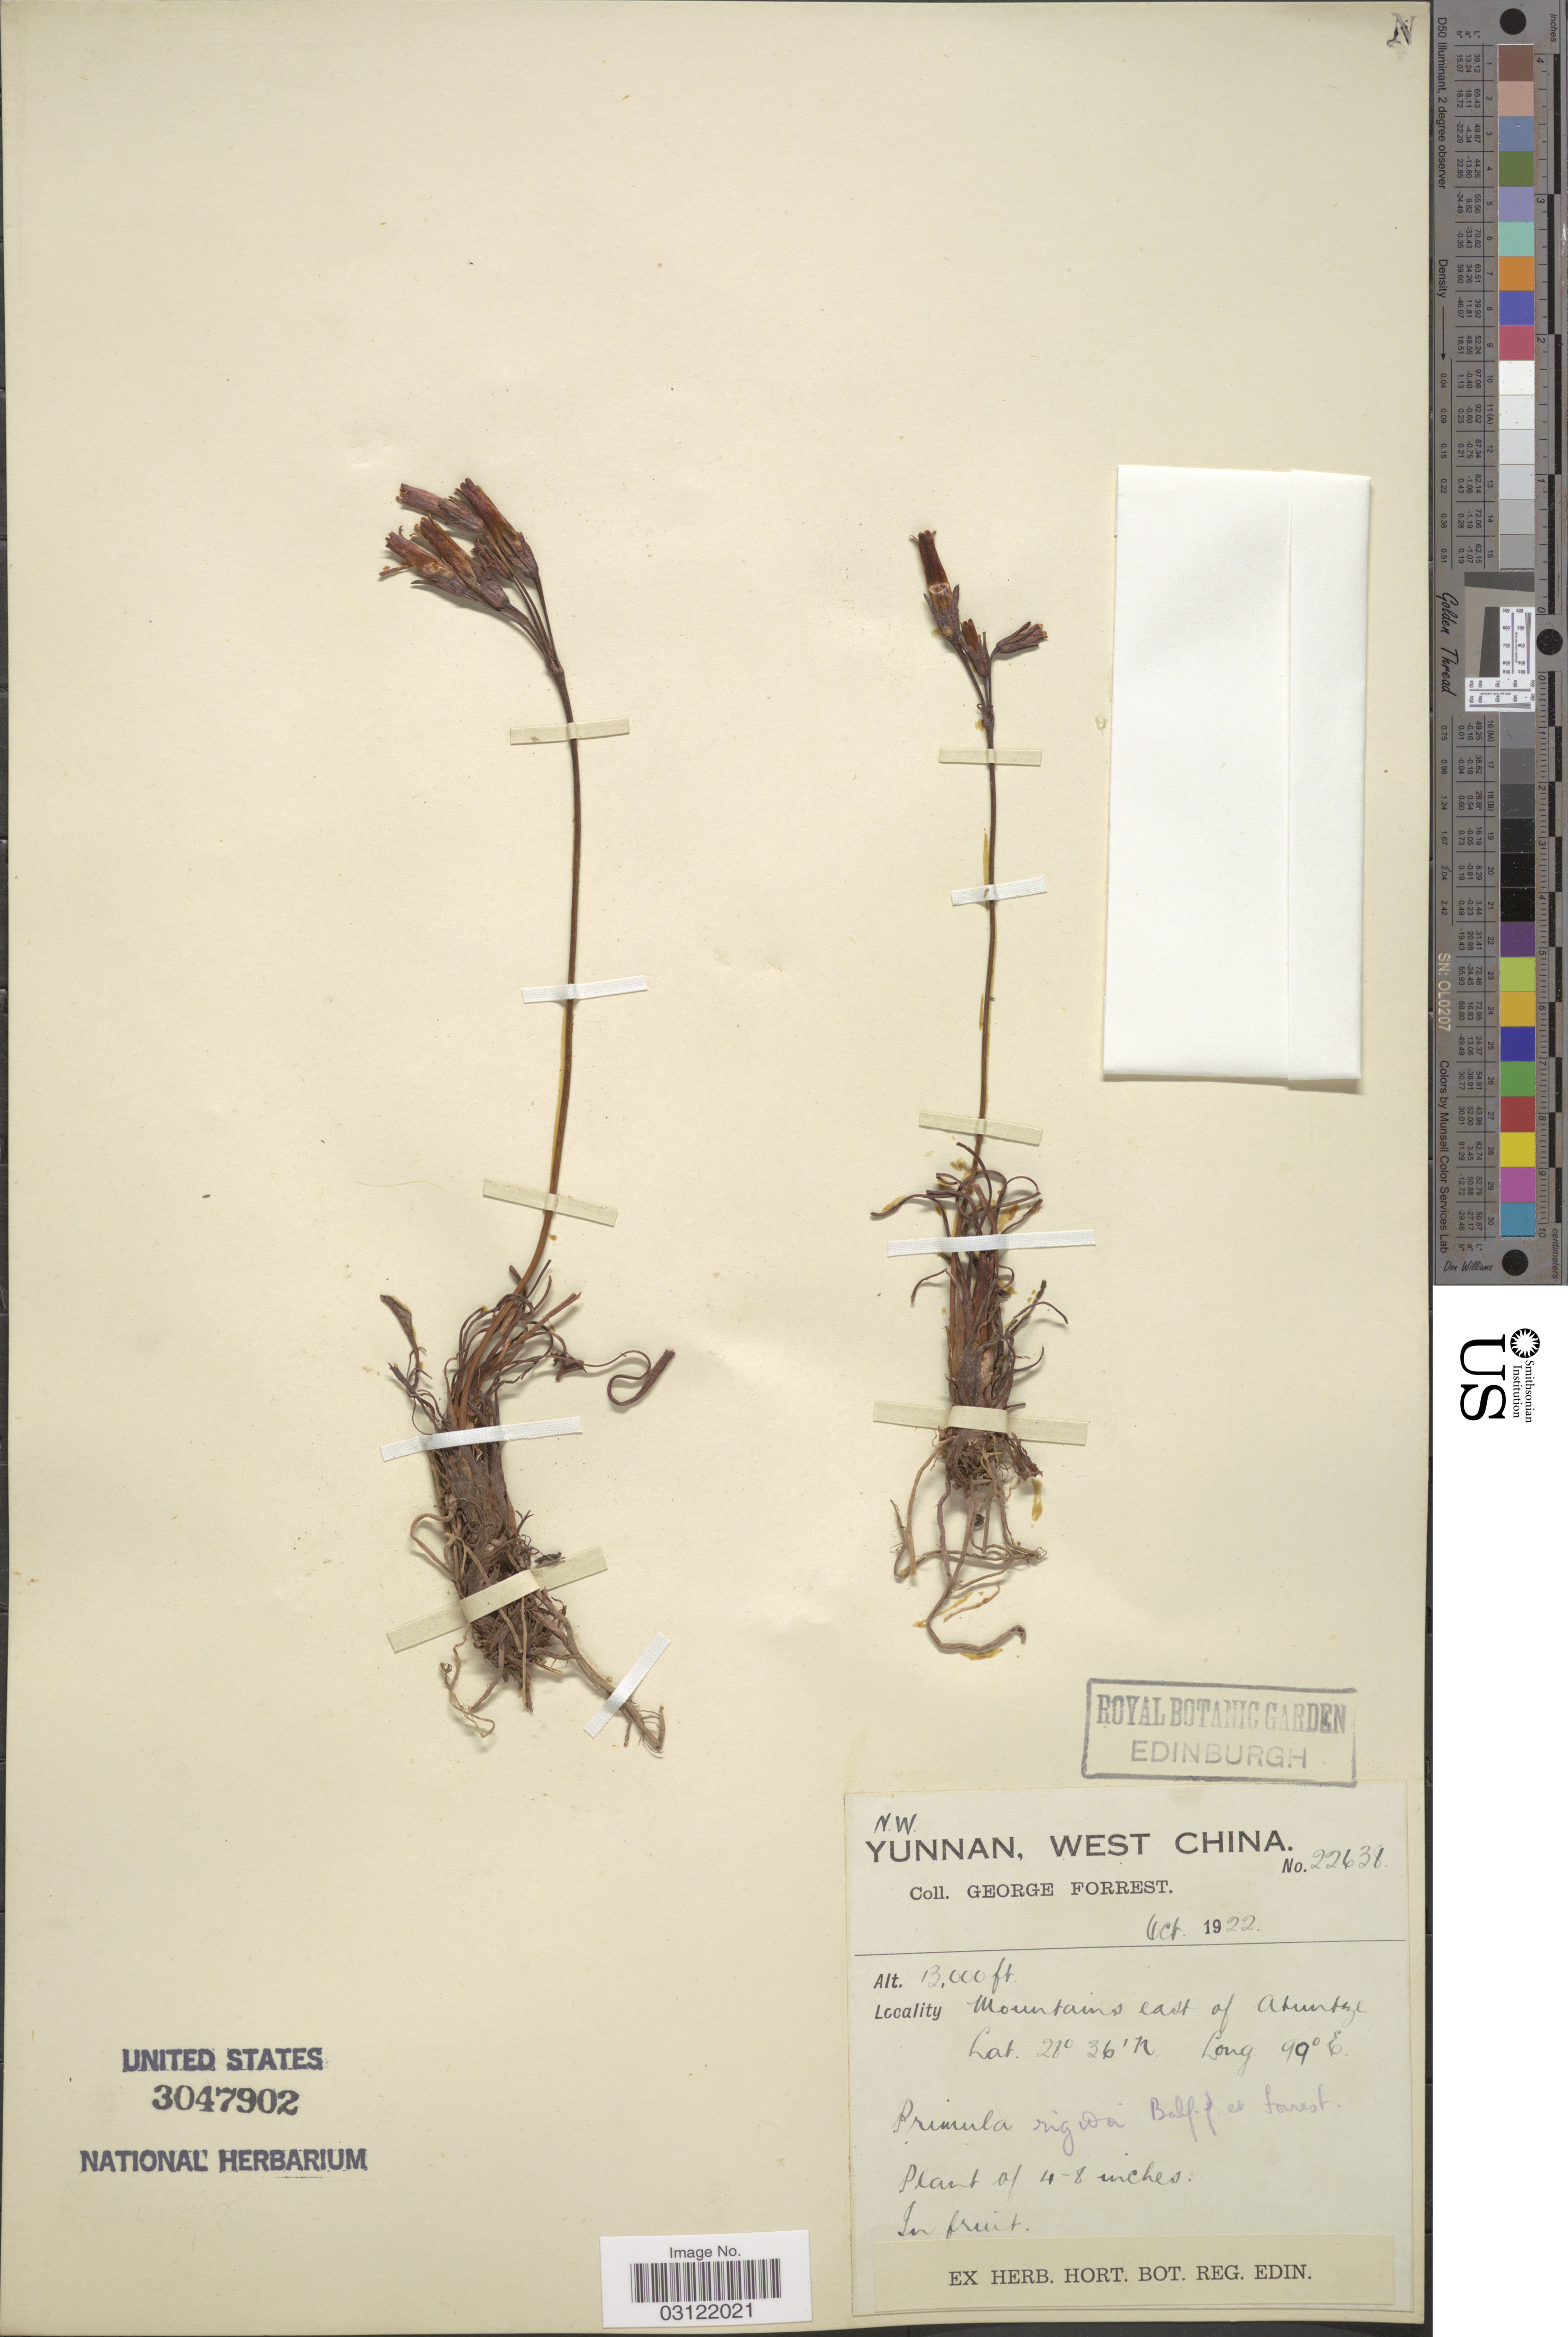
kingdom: Plantae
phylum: Tracheophyta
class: Magnoliopsida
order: Ericales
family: Primulaceae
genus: Primula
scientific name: Primula rigida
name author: Balf. f. & Forrest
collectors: G. Forrest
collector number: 22631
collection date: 1922-10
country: China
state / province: Yunnan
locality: N.W. Yunnan, West China. Mountains east of Atuntze.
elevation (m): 3962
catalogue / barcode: US 3047902